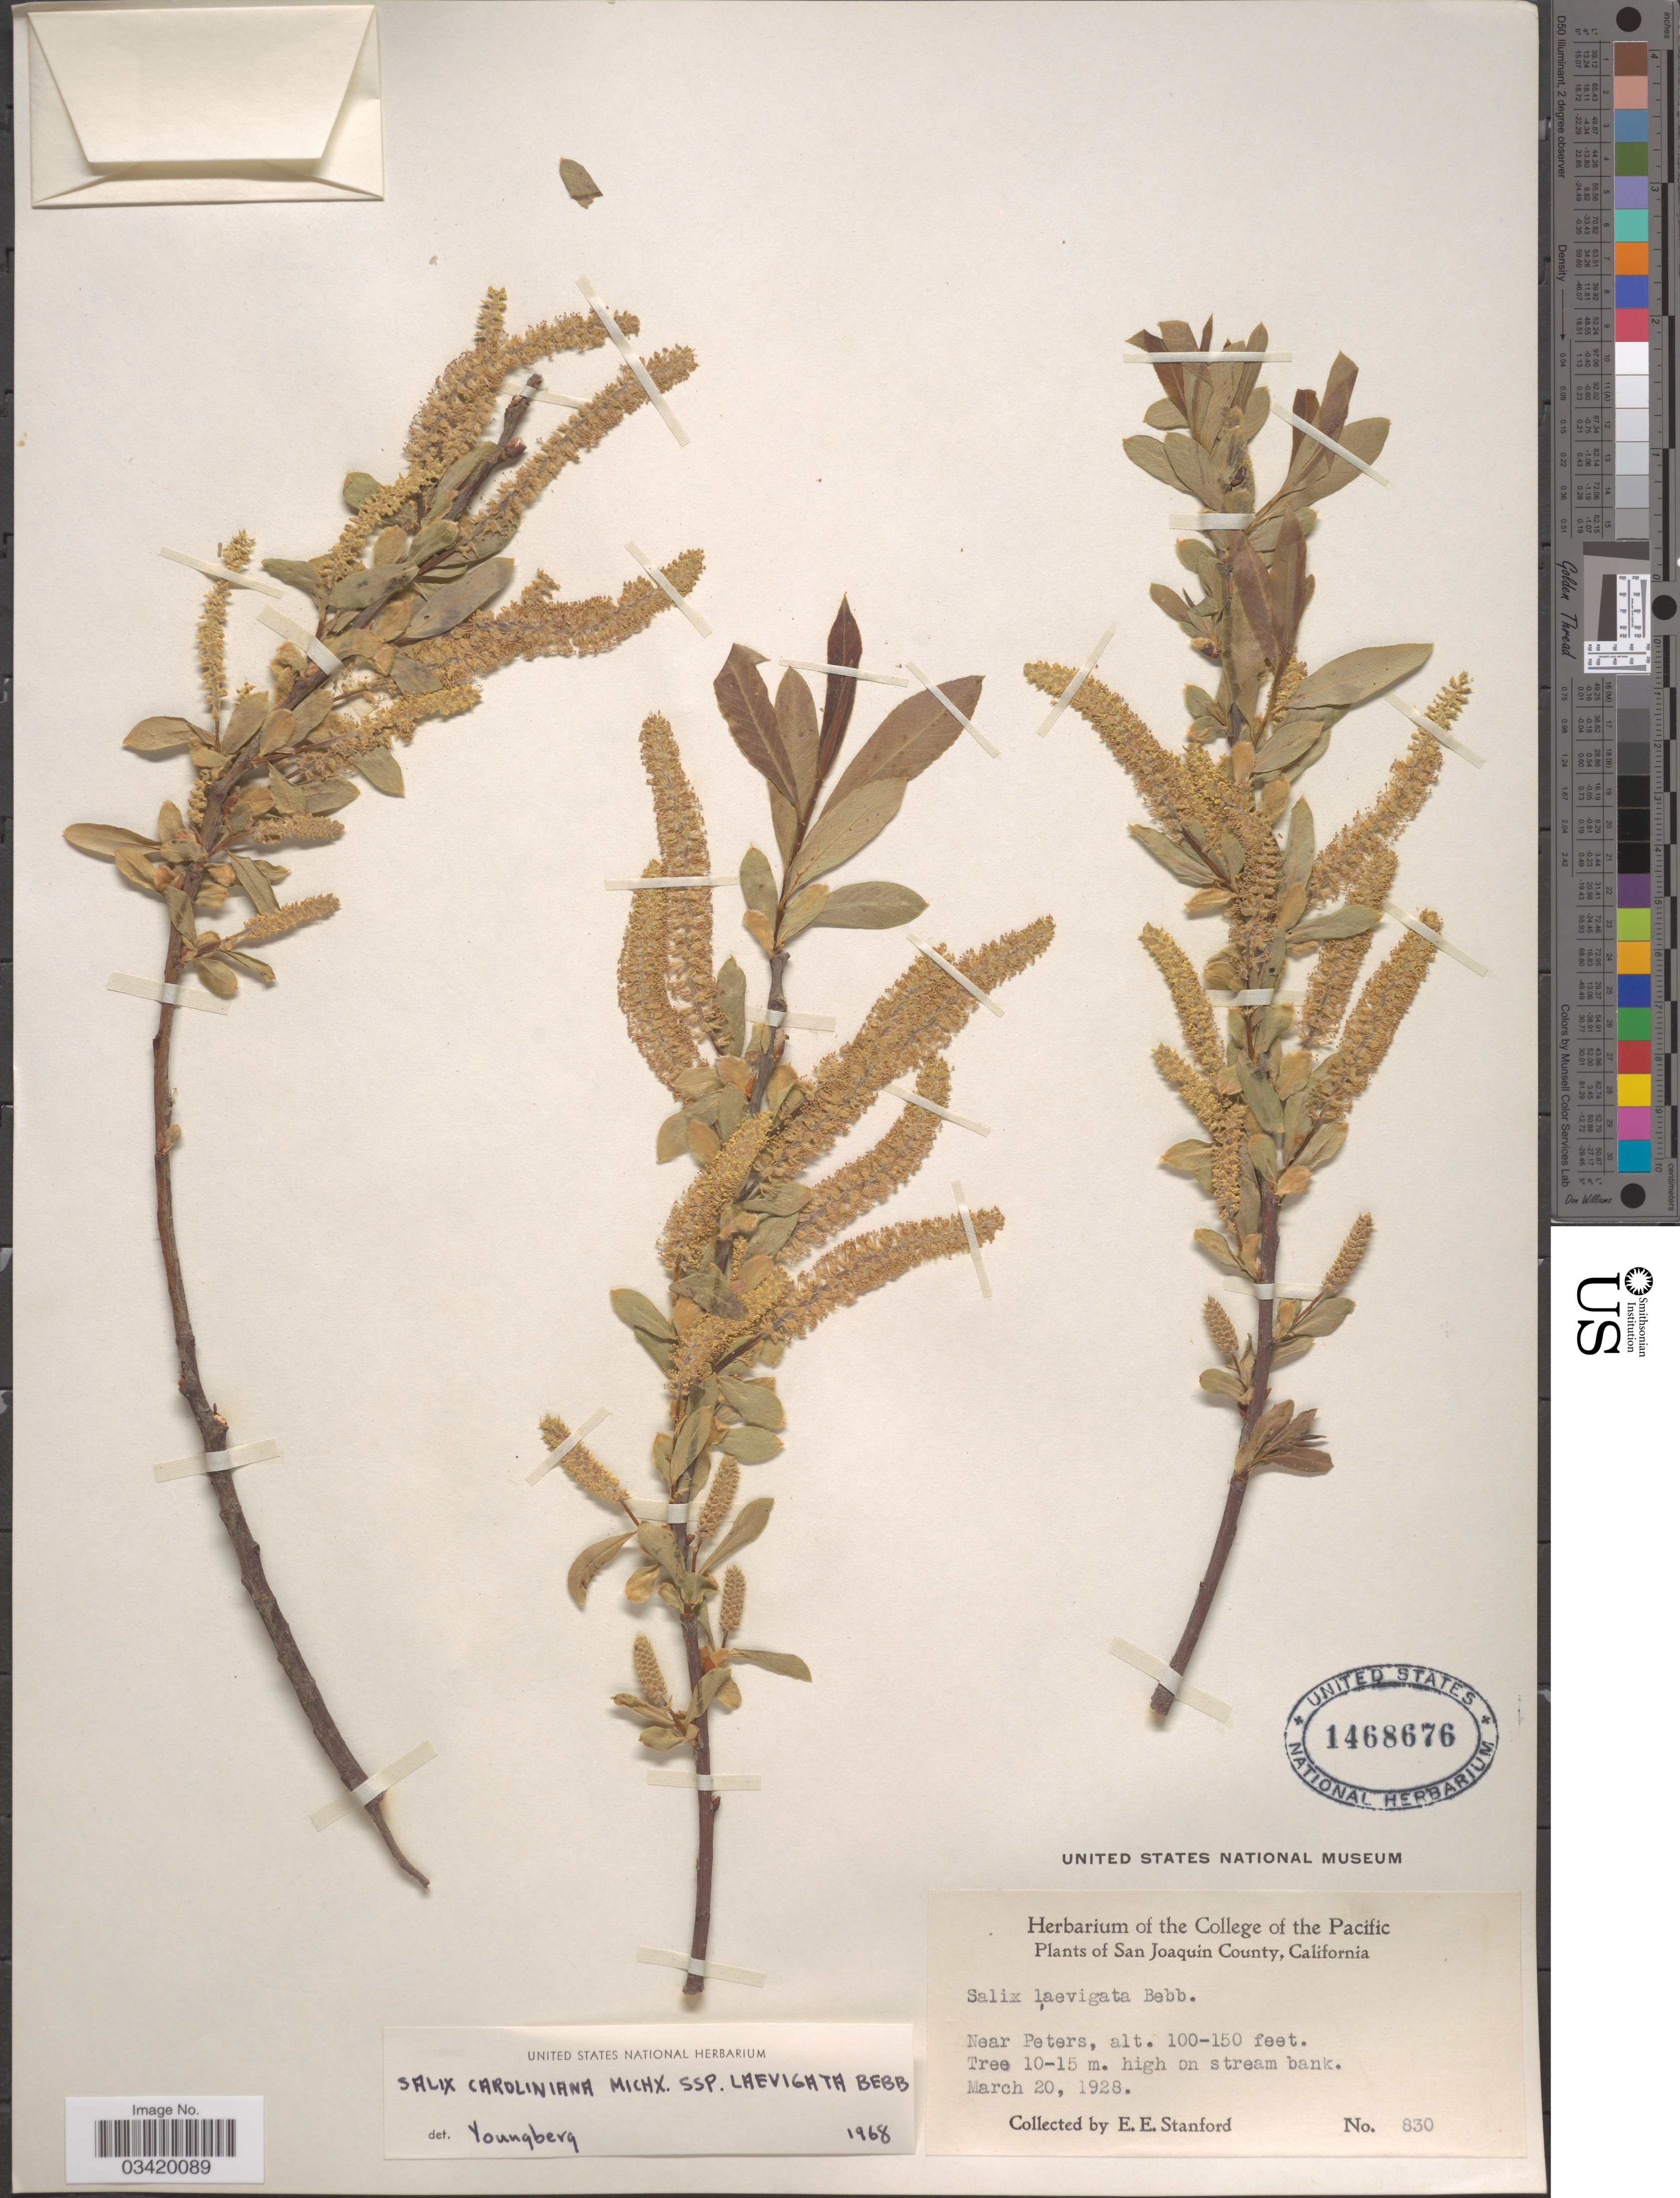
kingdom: Plantae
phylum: Tracheophyta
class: Magnoliopsida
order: Malpighiales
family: Salicaceae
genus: Salix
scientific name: Salix caroliniana subsp. laevigata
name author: Bebb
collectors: E. Stanford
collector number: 830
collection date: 1928-03-20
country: United States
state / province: California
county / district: San Joaquin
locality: San Joaquin County. Near Peters.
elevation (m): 30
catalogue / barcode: US 1468676